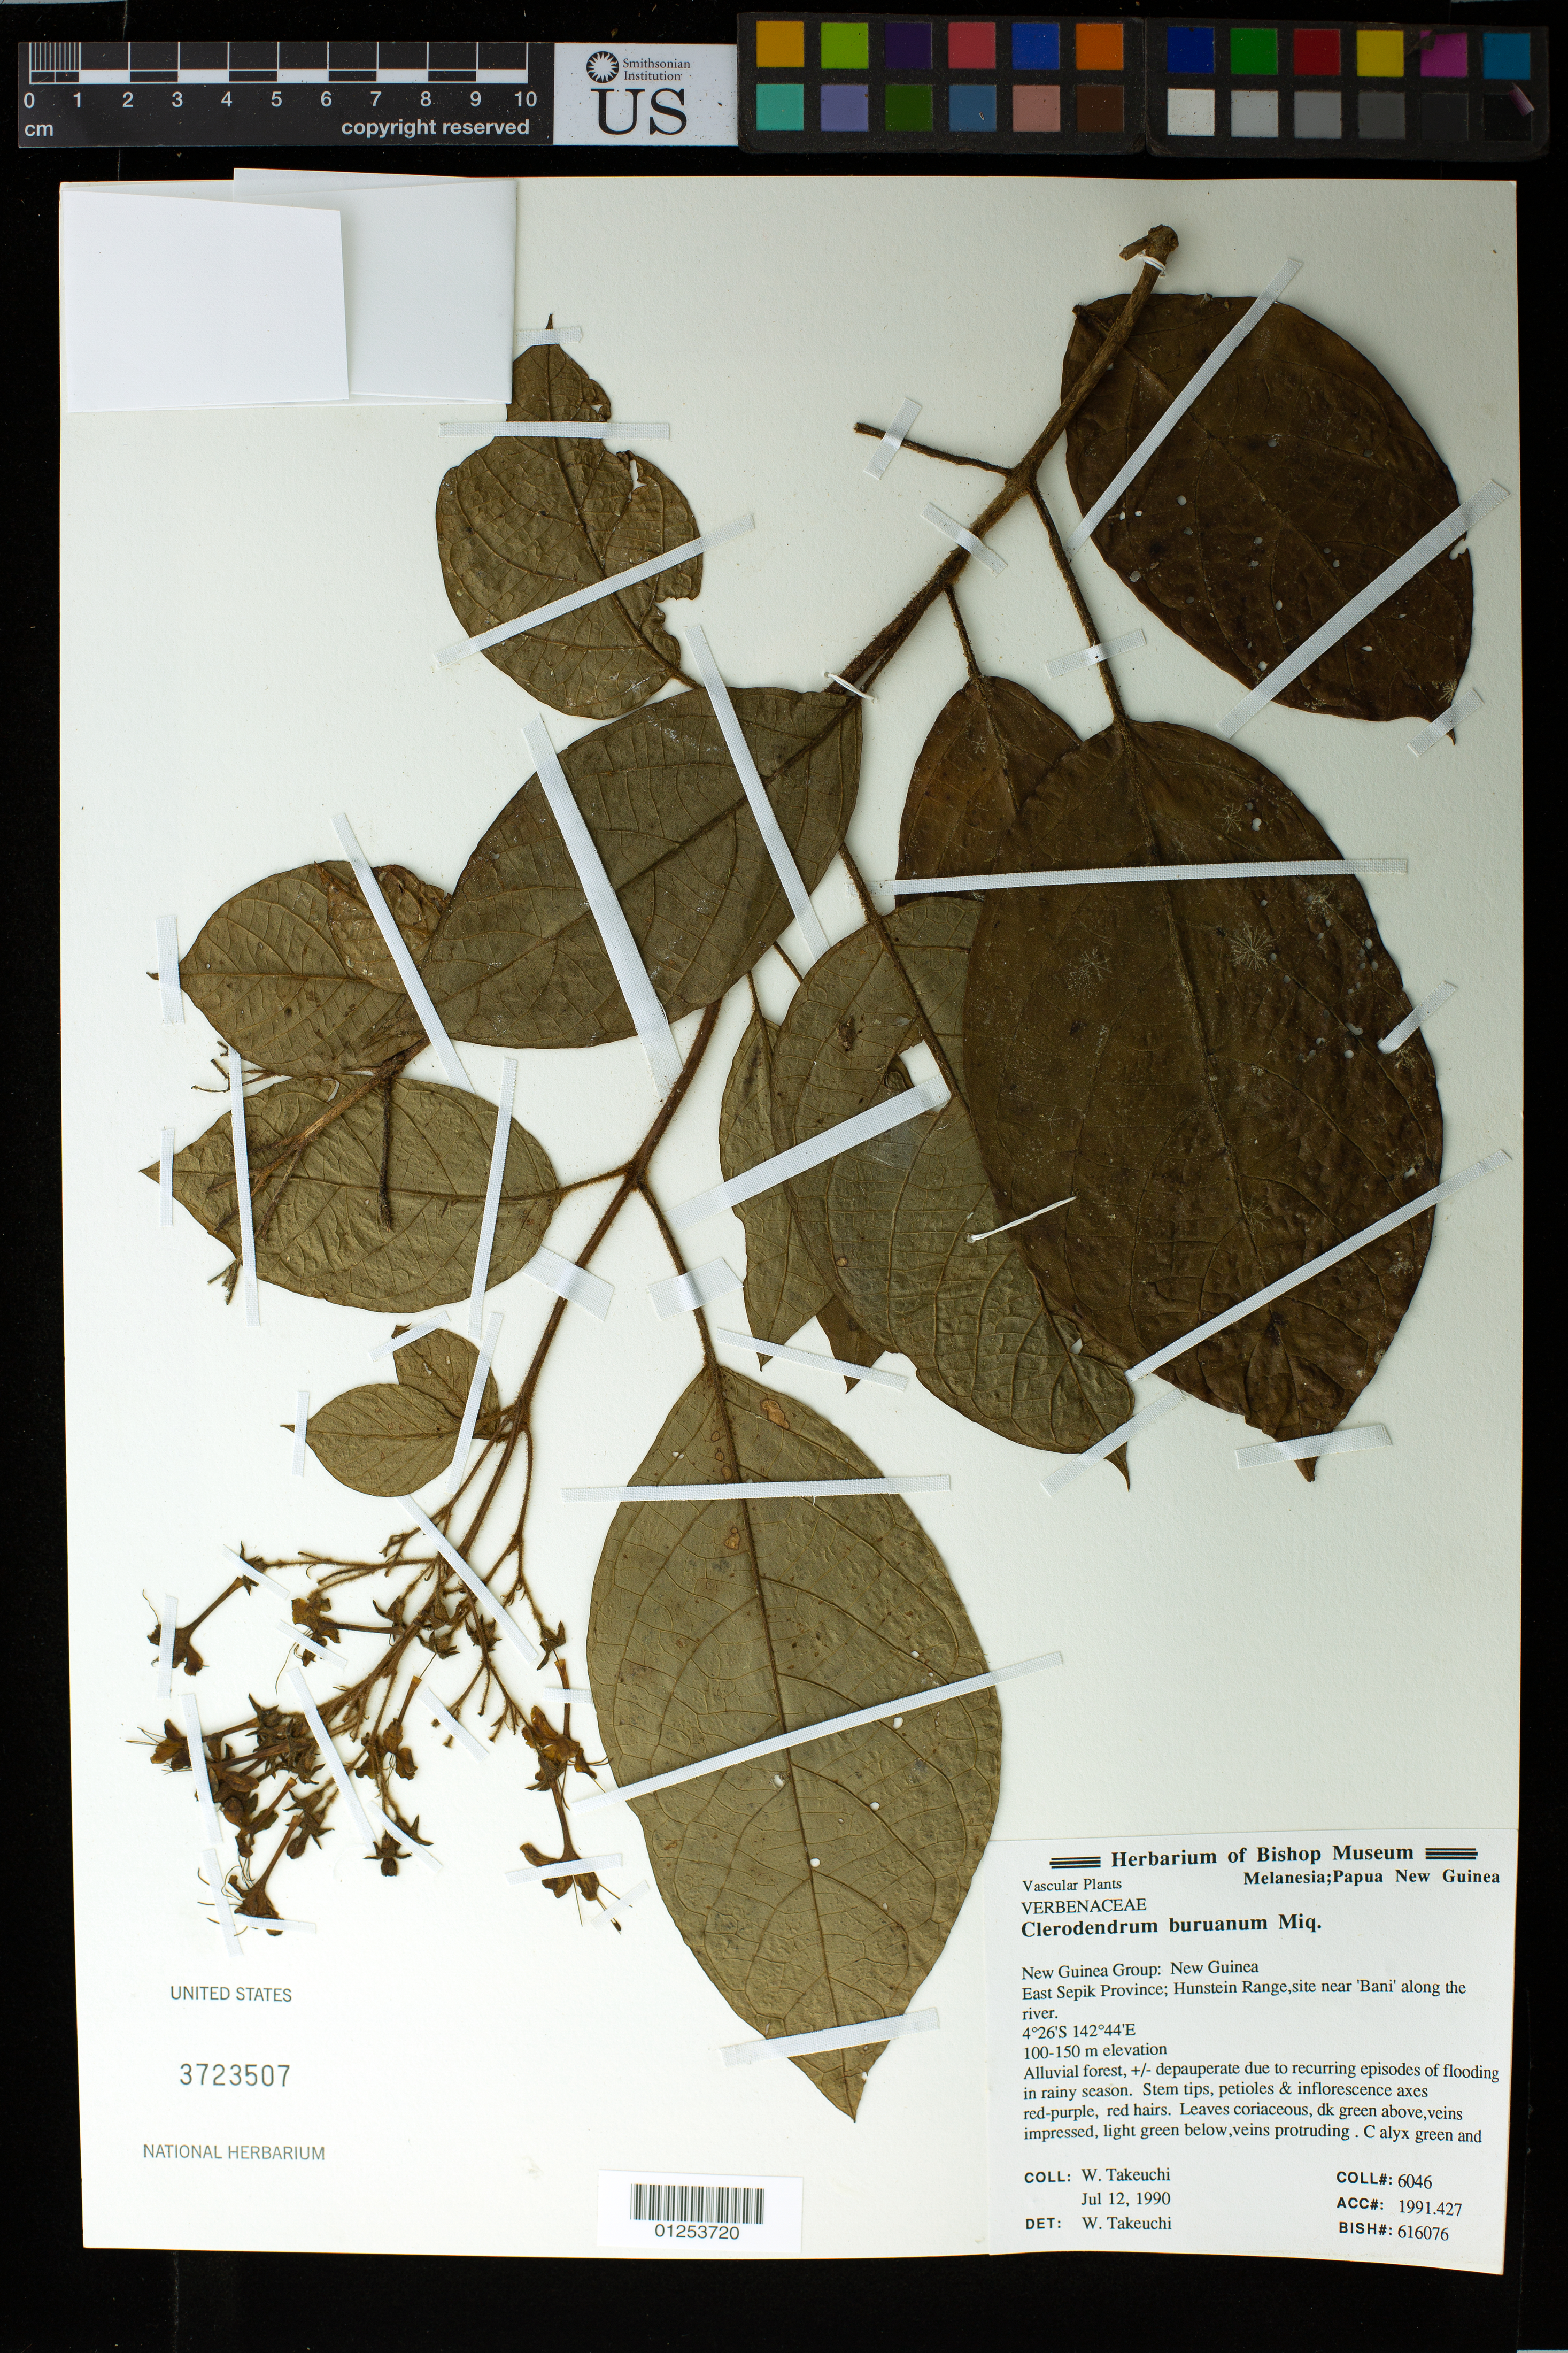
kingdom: Plantae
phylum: Tracheophyta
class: Magnoliopsida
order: Lamiales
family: Lamiaceae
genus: Clerodendrum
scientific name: Clerodendrum buruanum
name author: Miq.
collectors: W. N. Takeuchi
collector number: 6046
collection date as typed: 12 Jul 1990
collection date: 1990-07-12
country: Papua New Guinea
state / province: East Sepik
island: New Guinea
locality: Hunstein range, near site 'Bani' along the river.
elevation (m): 100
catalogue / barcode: US 3723507